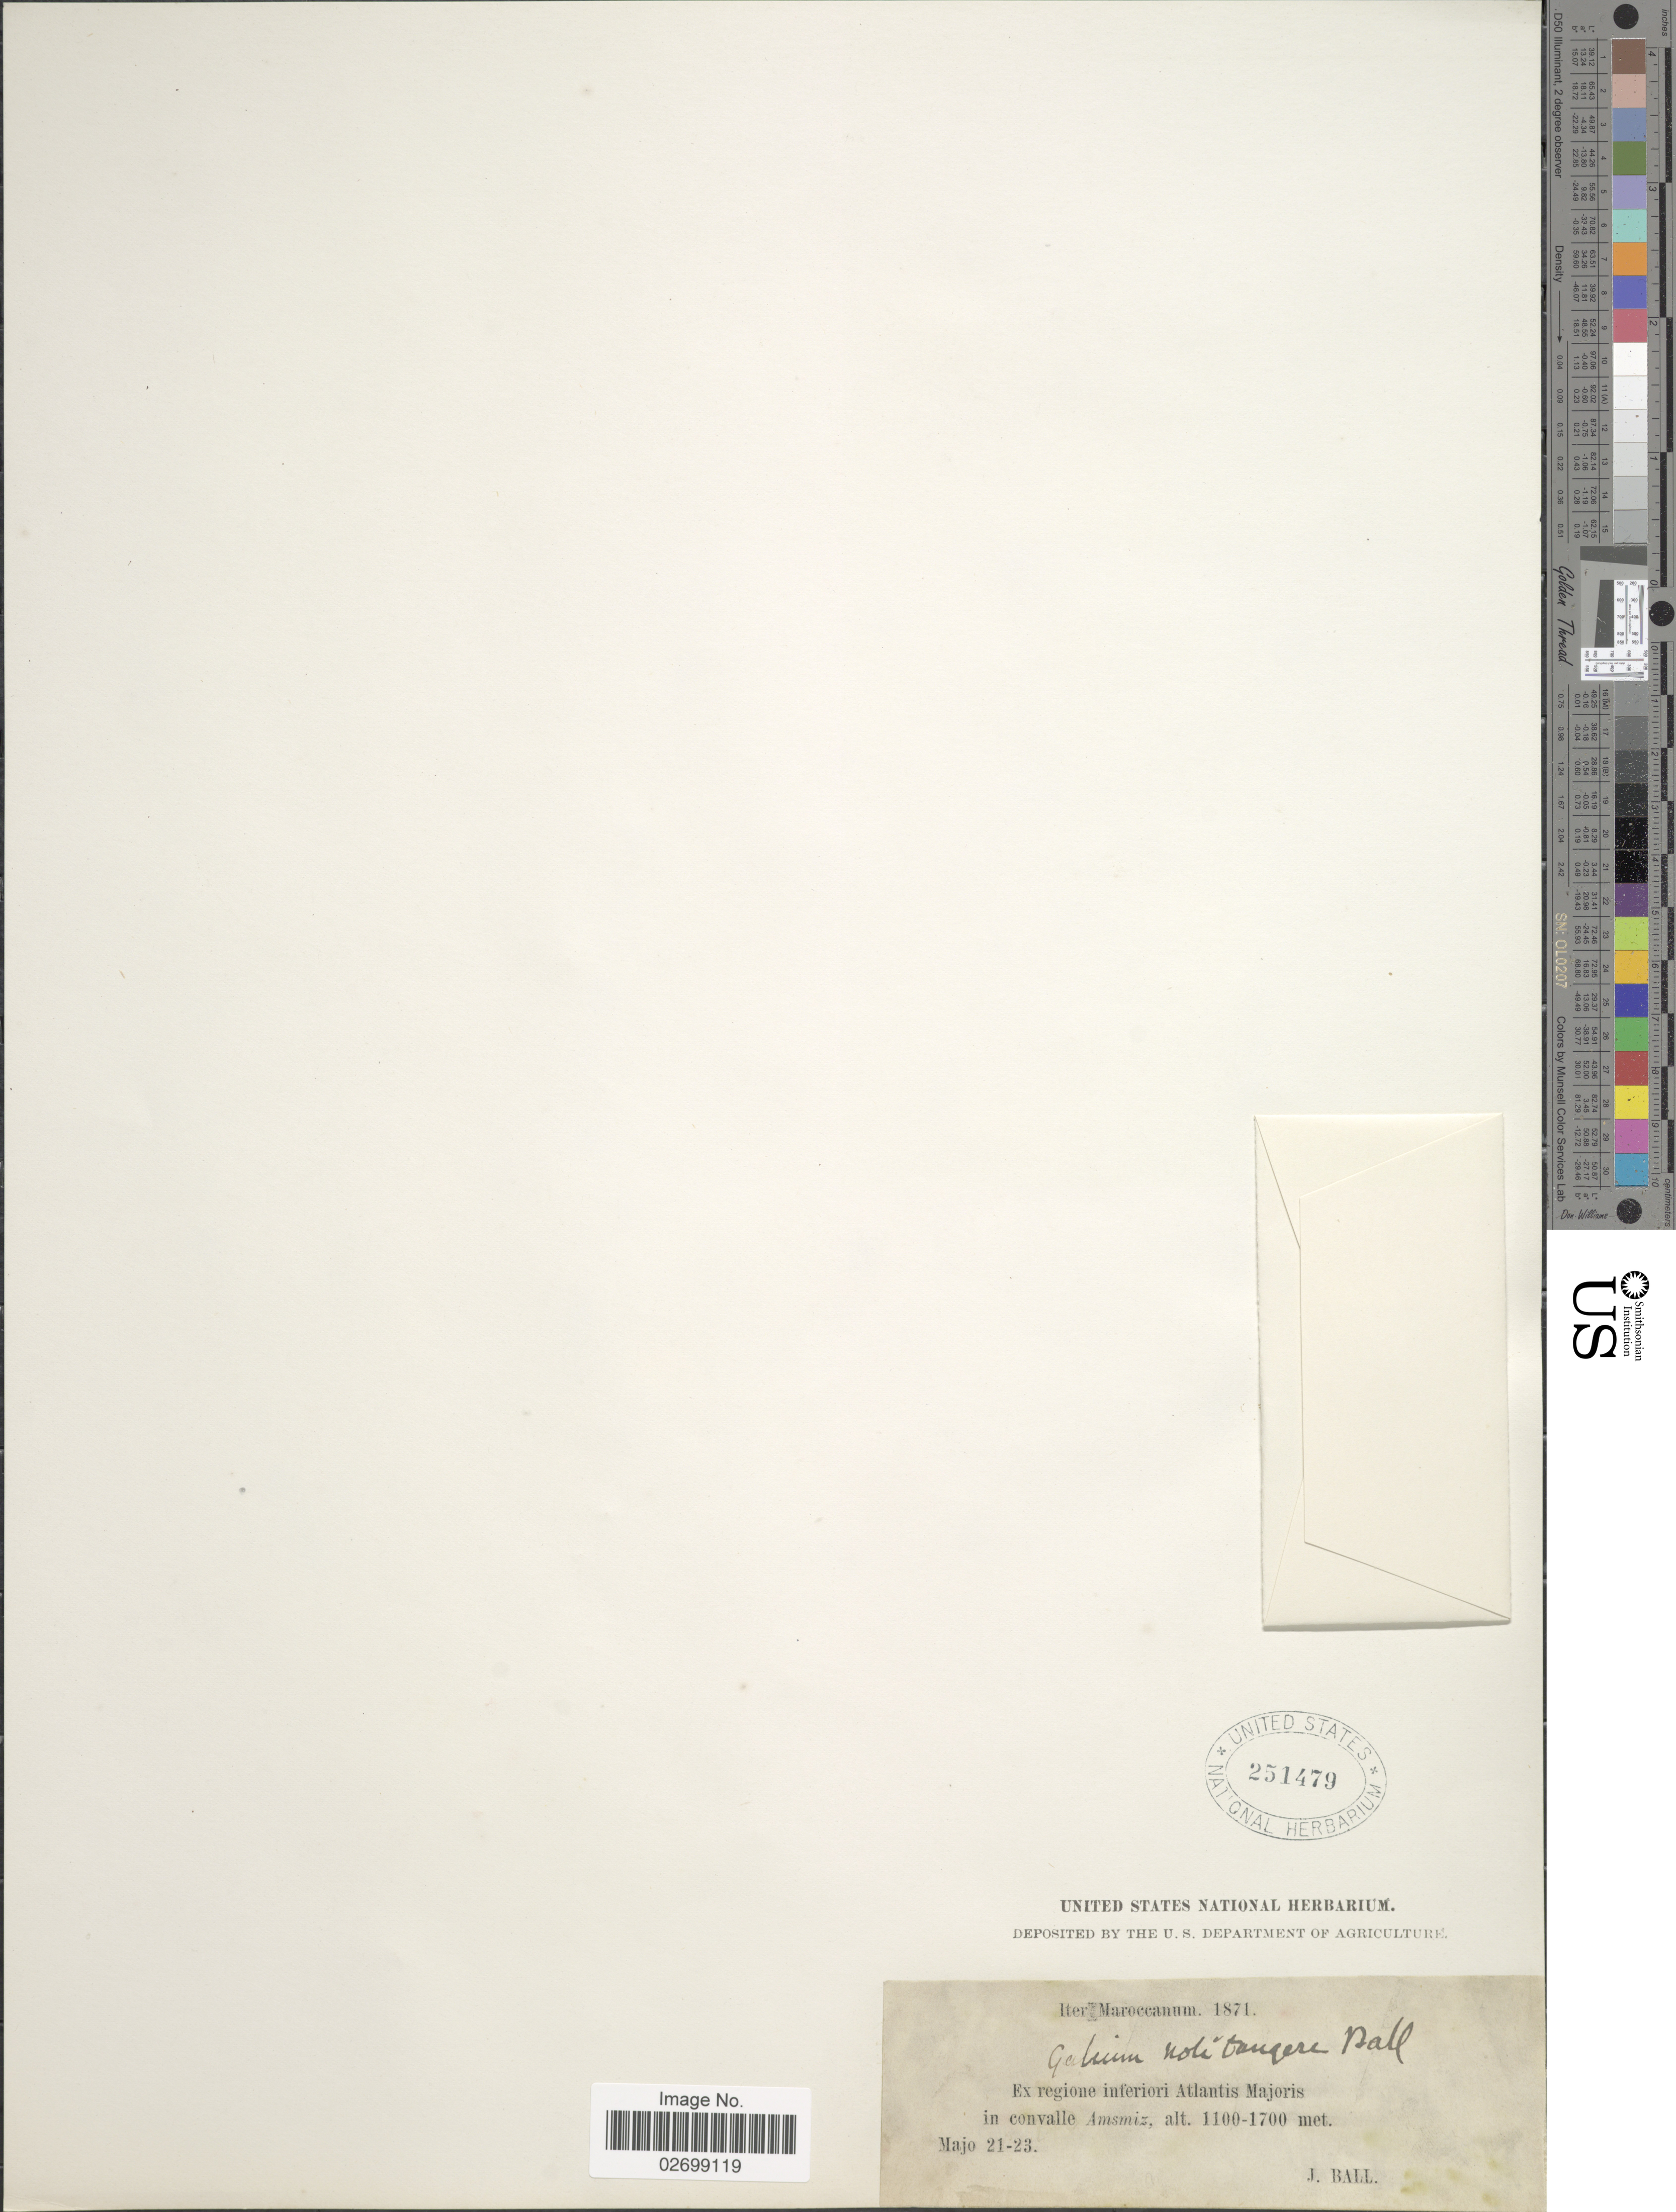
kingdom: Plantae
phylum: Tracheophyta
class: Magnoliopsida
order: Gentianales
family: Rubiaceae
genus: Galium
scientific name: Galium nolitangere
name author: Ball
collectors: J. Ball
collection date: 1871-05-21/1871-05-23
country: Morocco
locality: Regione inferiori Atlantis Majoris, in convalle Amsmiz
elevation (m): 1100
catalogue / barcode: US 251479